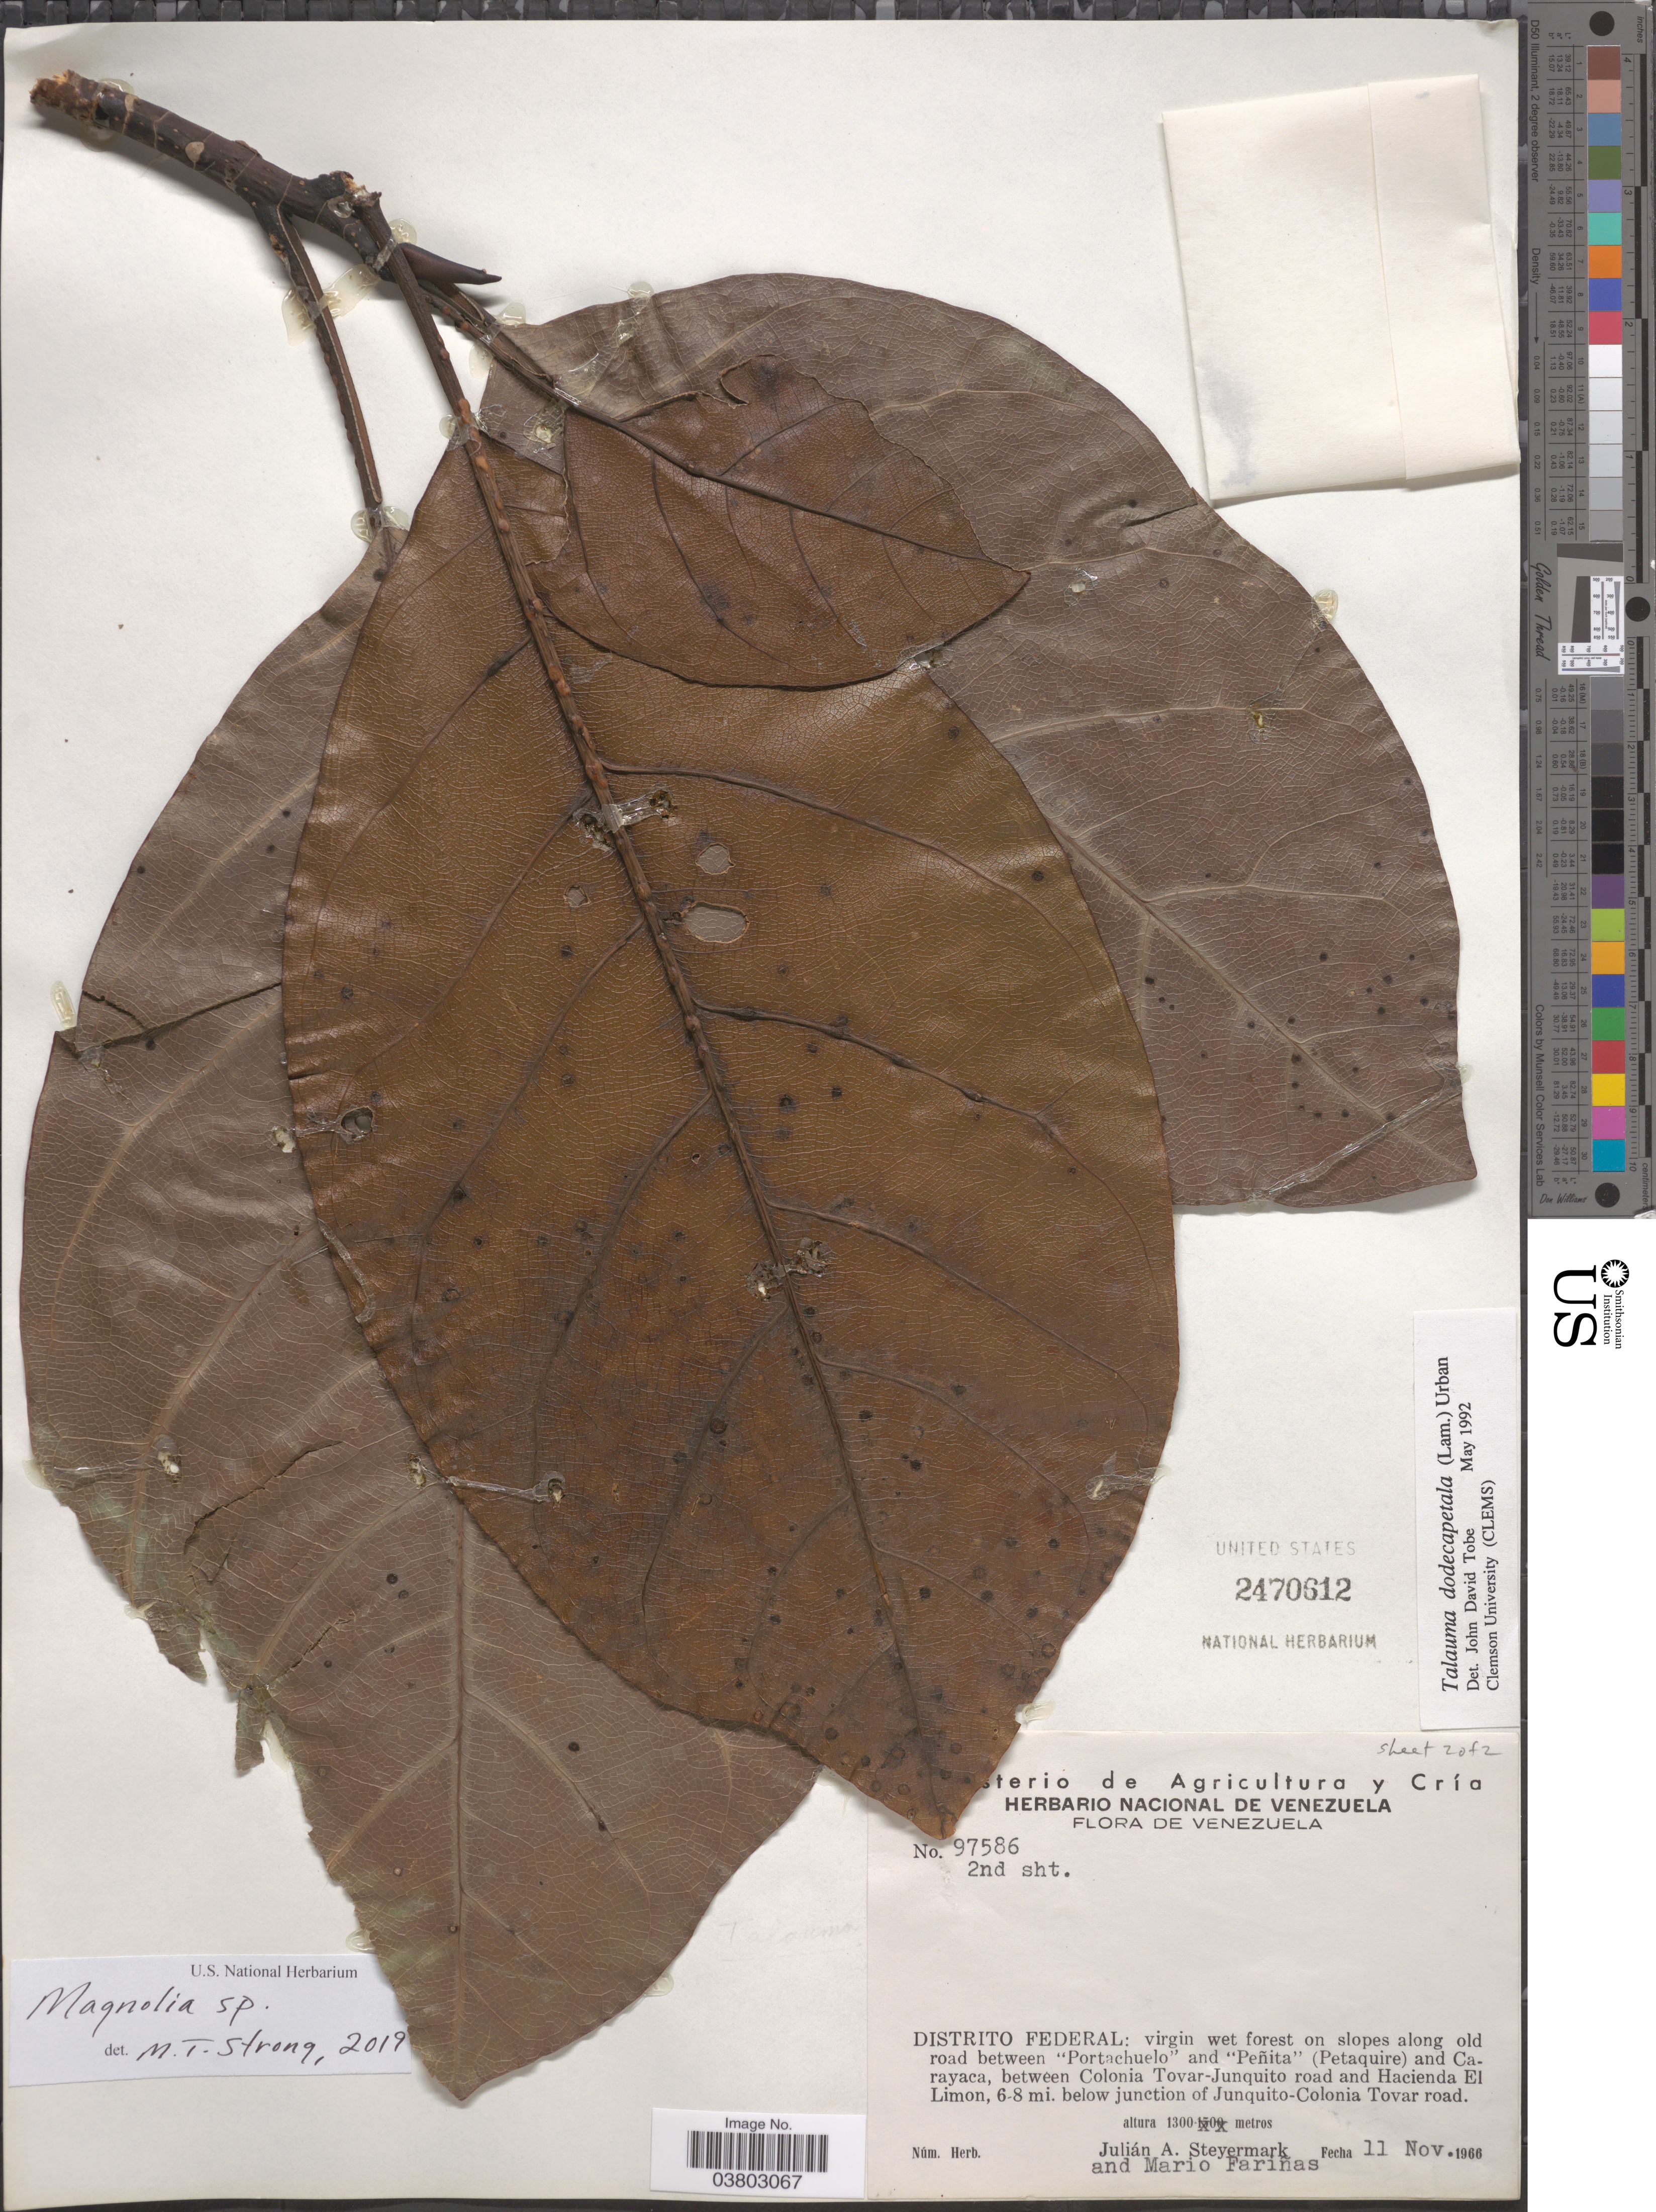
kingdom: Plantae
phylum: Tracheophyta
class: Magnoliopsida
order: Magnoliales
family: Magnoliaceae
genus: Magnolia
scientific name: Magnolia sp.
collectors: J. Steyermark & M. Fariñas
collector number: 97586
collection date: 1966-11-11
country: Venezuela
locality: Distrito Federal: on slopes along old road between "Portachuelo" and "Peñita" (Petaquire) and Carayaca, between Colonia Tovar-Junquito road and Hacienda El Limon, 6-8 mi. below junction of Junquito-Colonia Tovar road.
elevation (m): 1300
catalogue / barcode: US 2470612